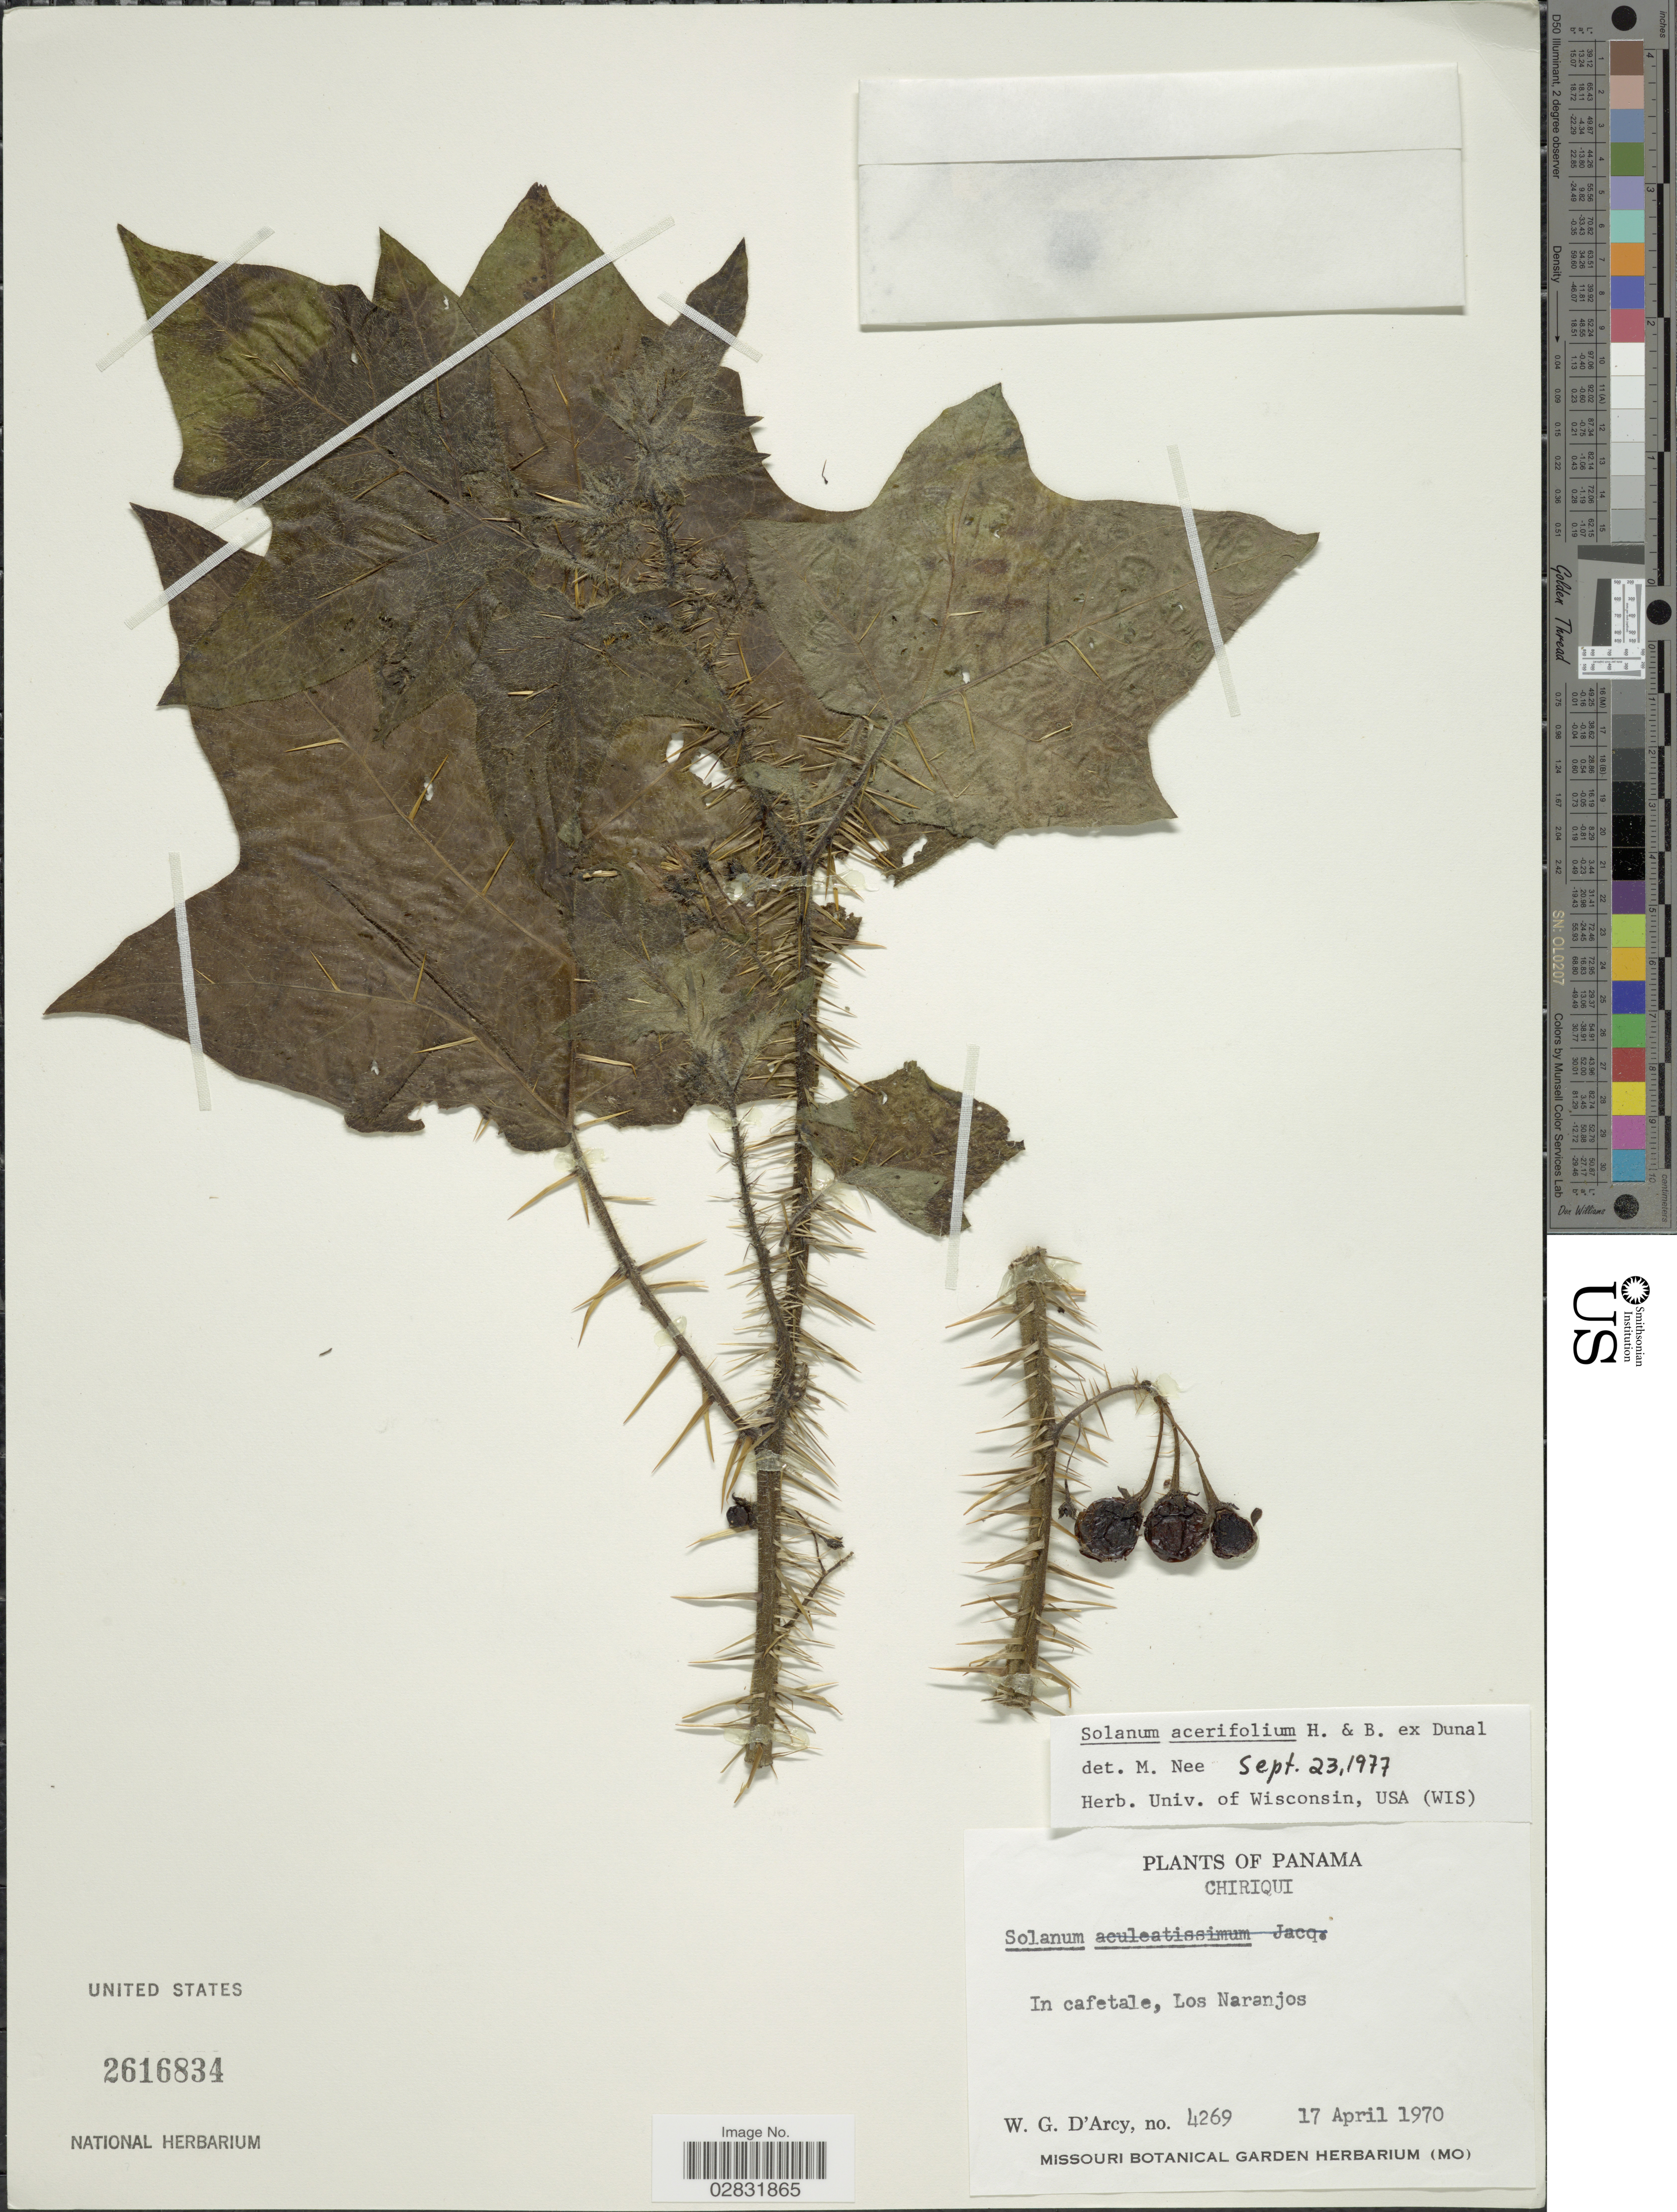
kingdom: Plantae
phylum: Tracheophyta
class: Magnoliopsida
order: Solanales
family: Solanaceae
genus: Solanum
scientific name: Solanum acerifolium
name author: Humb. & Bonpl. ex Dunal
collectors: W. G. D'Arcy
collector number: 4269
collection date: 1970-04-17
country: Panama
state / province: Chiriqui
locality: In cafetale, Los Naranjos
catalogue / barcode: US 2616834